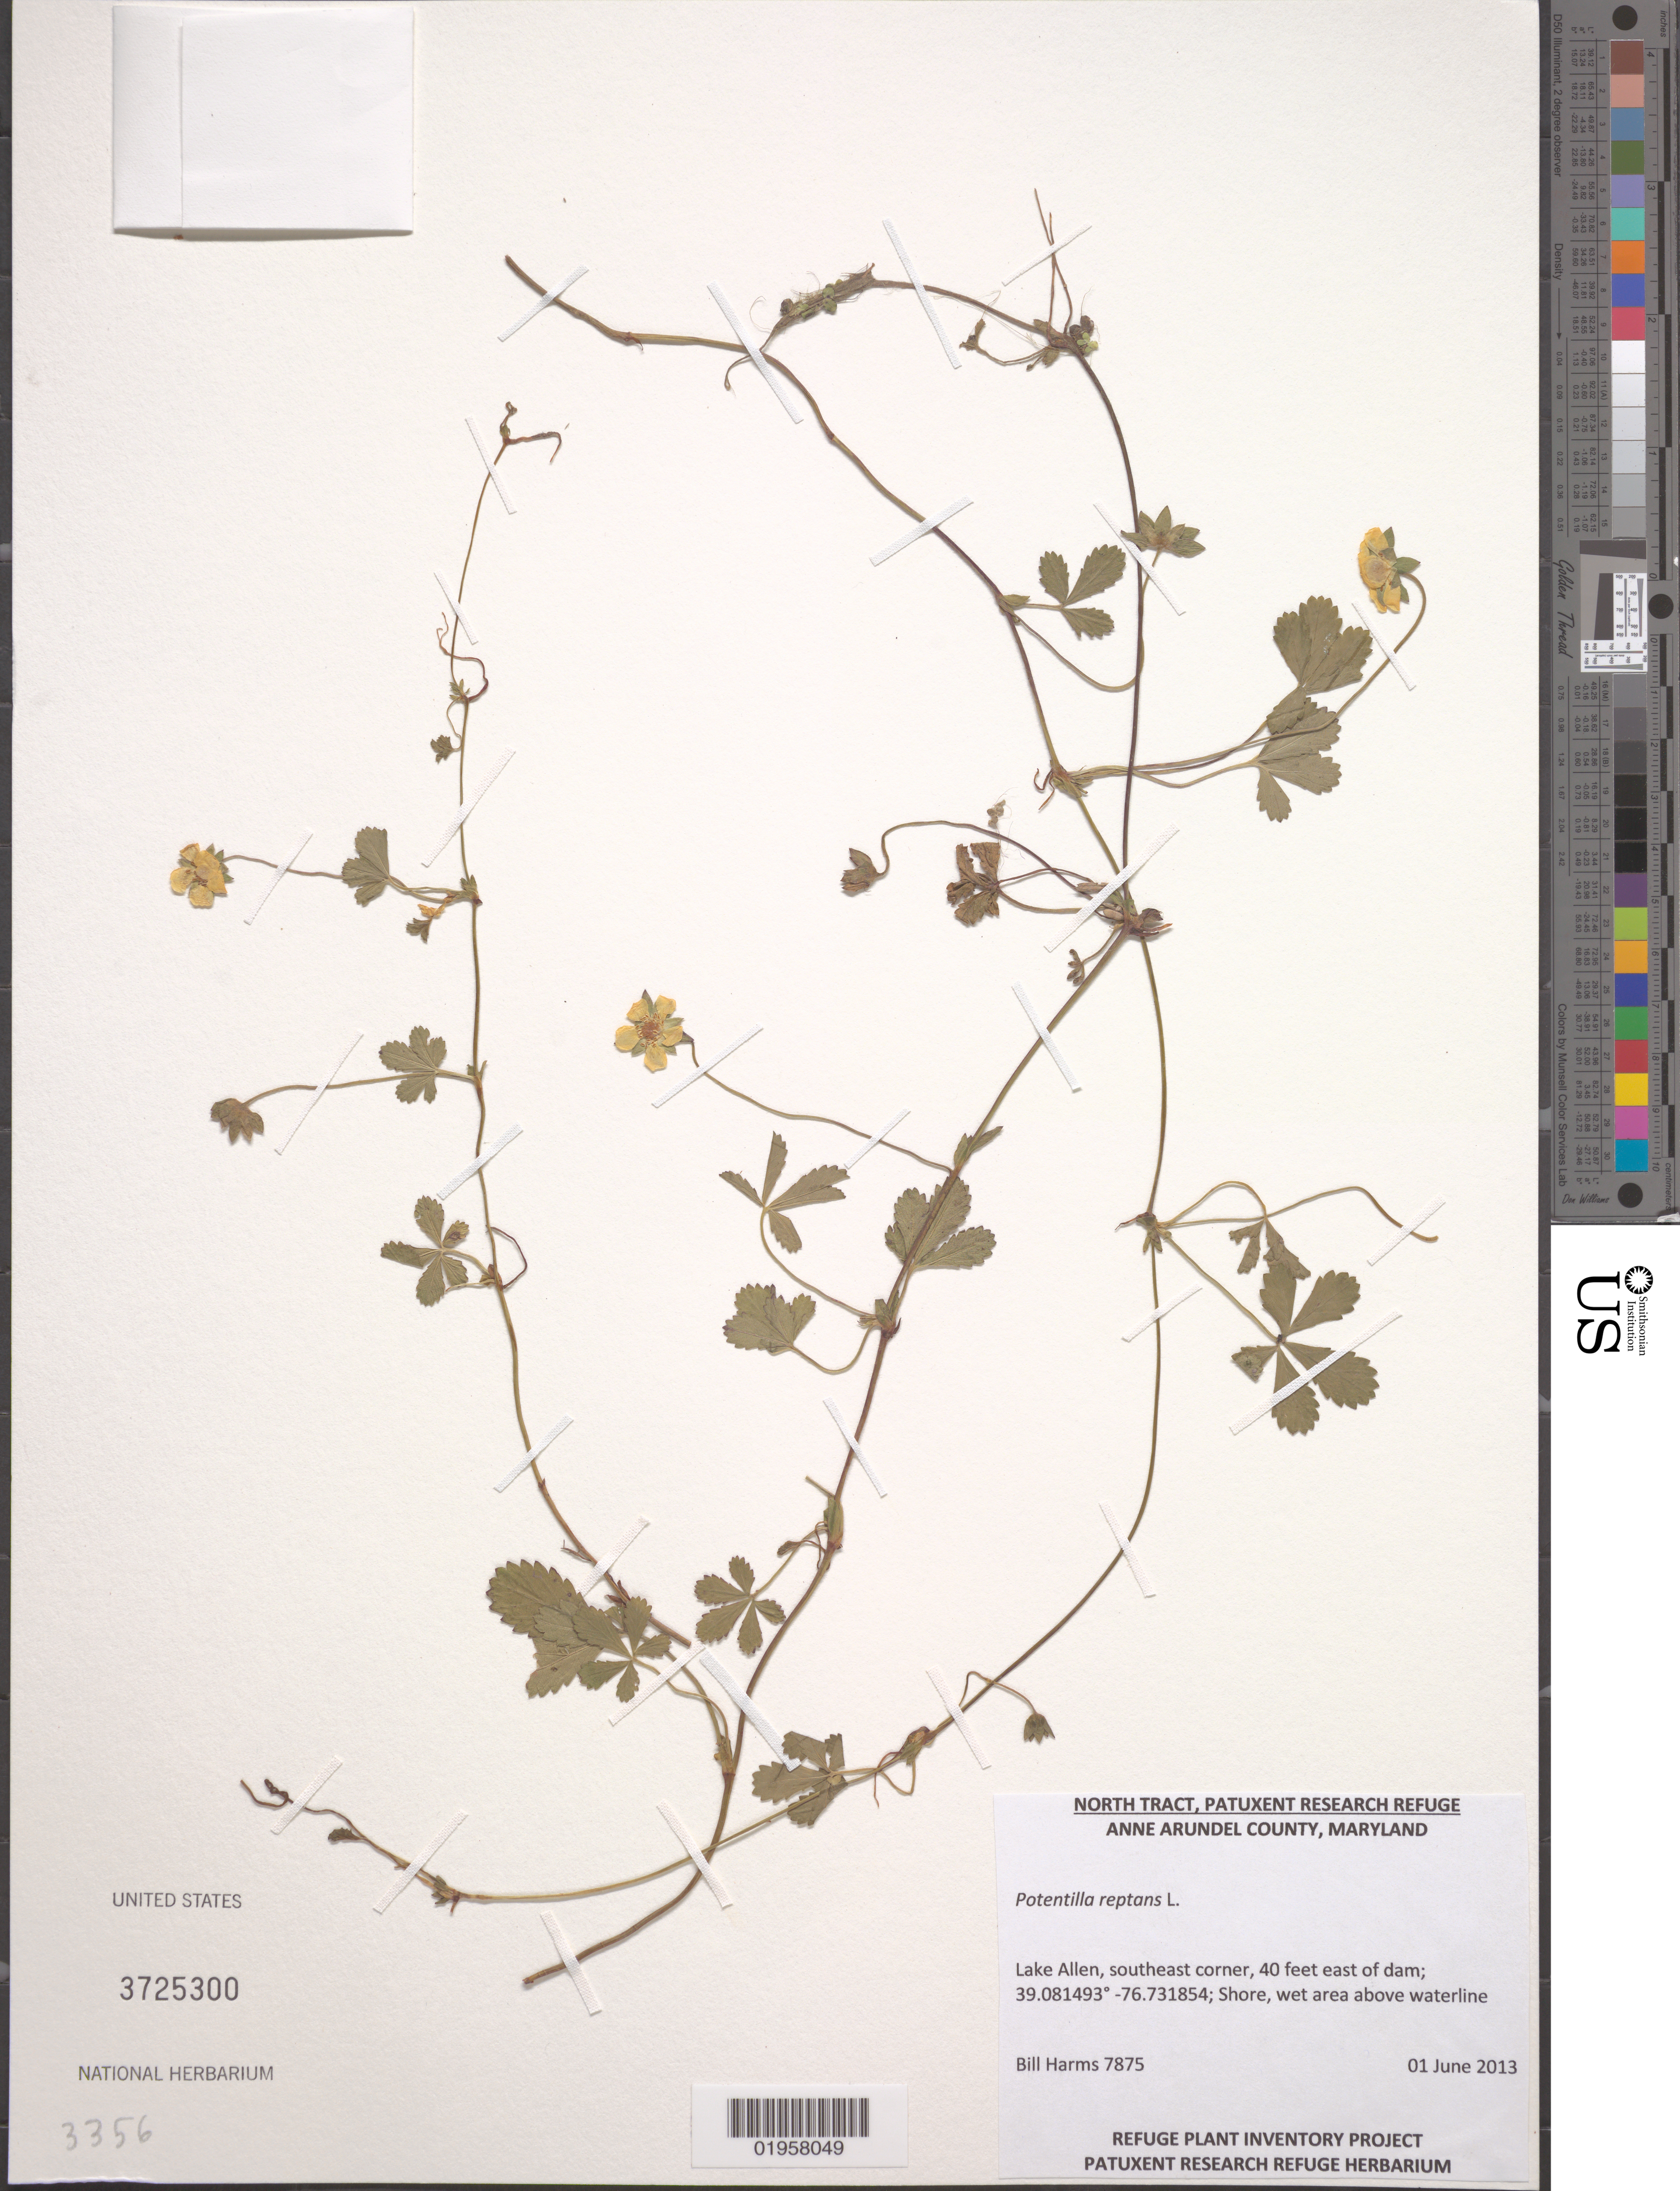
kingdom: Plantae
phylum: Tracheophyta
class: Magnoliopsida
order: Rosales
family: Rosaceae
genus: Potentilla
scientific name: Potentilla reptans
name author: L.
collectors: B. Harms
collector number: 7875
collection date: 2013-06-01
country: United States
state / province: Maryland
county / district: Anne Arundel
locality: Patuxent Research Refuge, North Tract, Lake Allen, SE corner, 40 feet E of dam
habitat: Shore, wet area above water line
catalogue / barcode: US 3725300